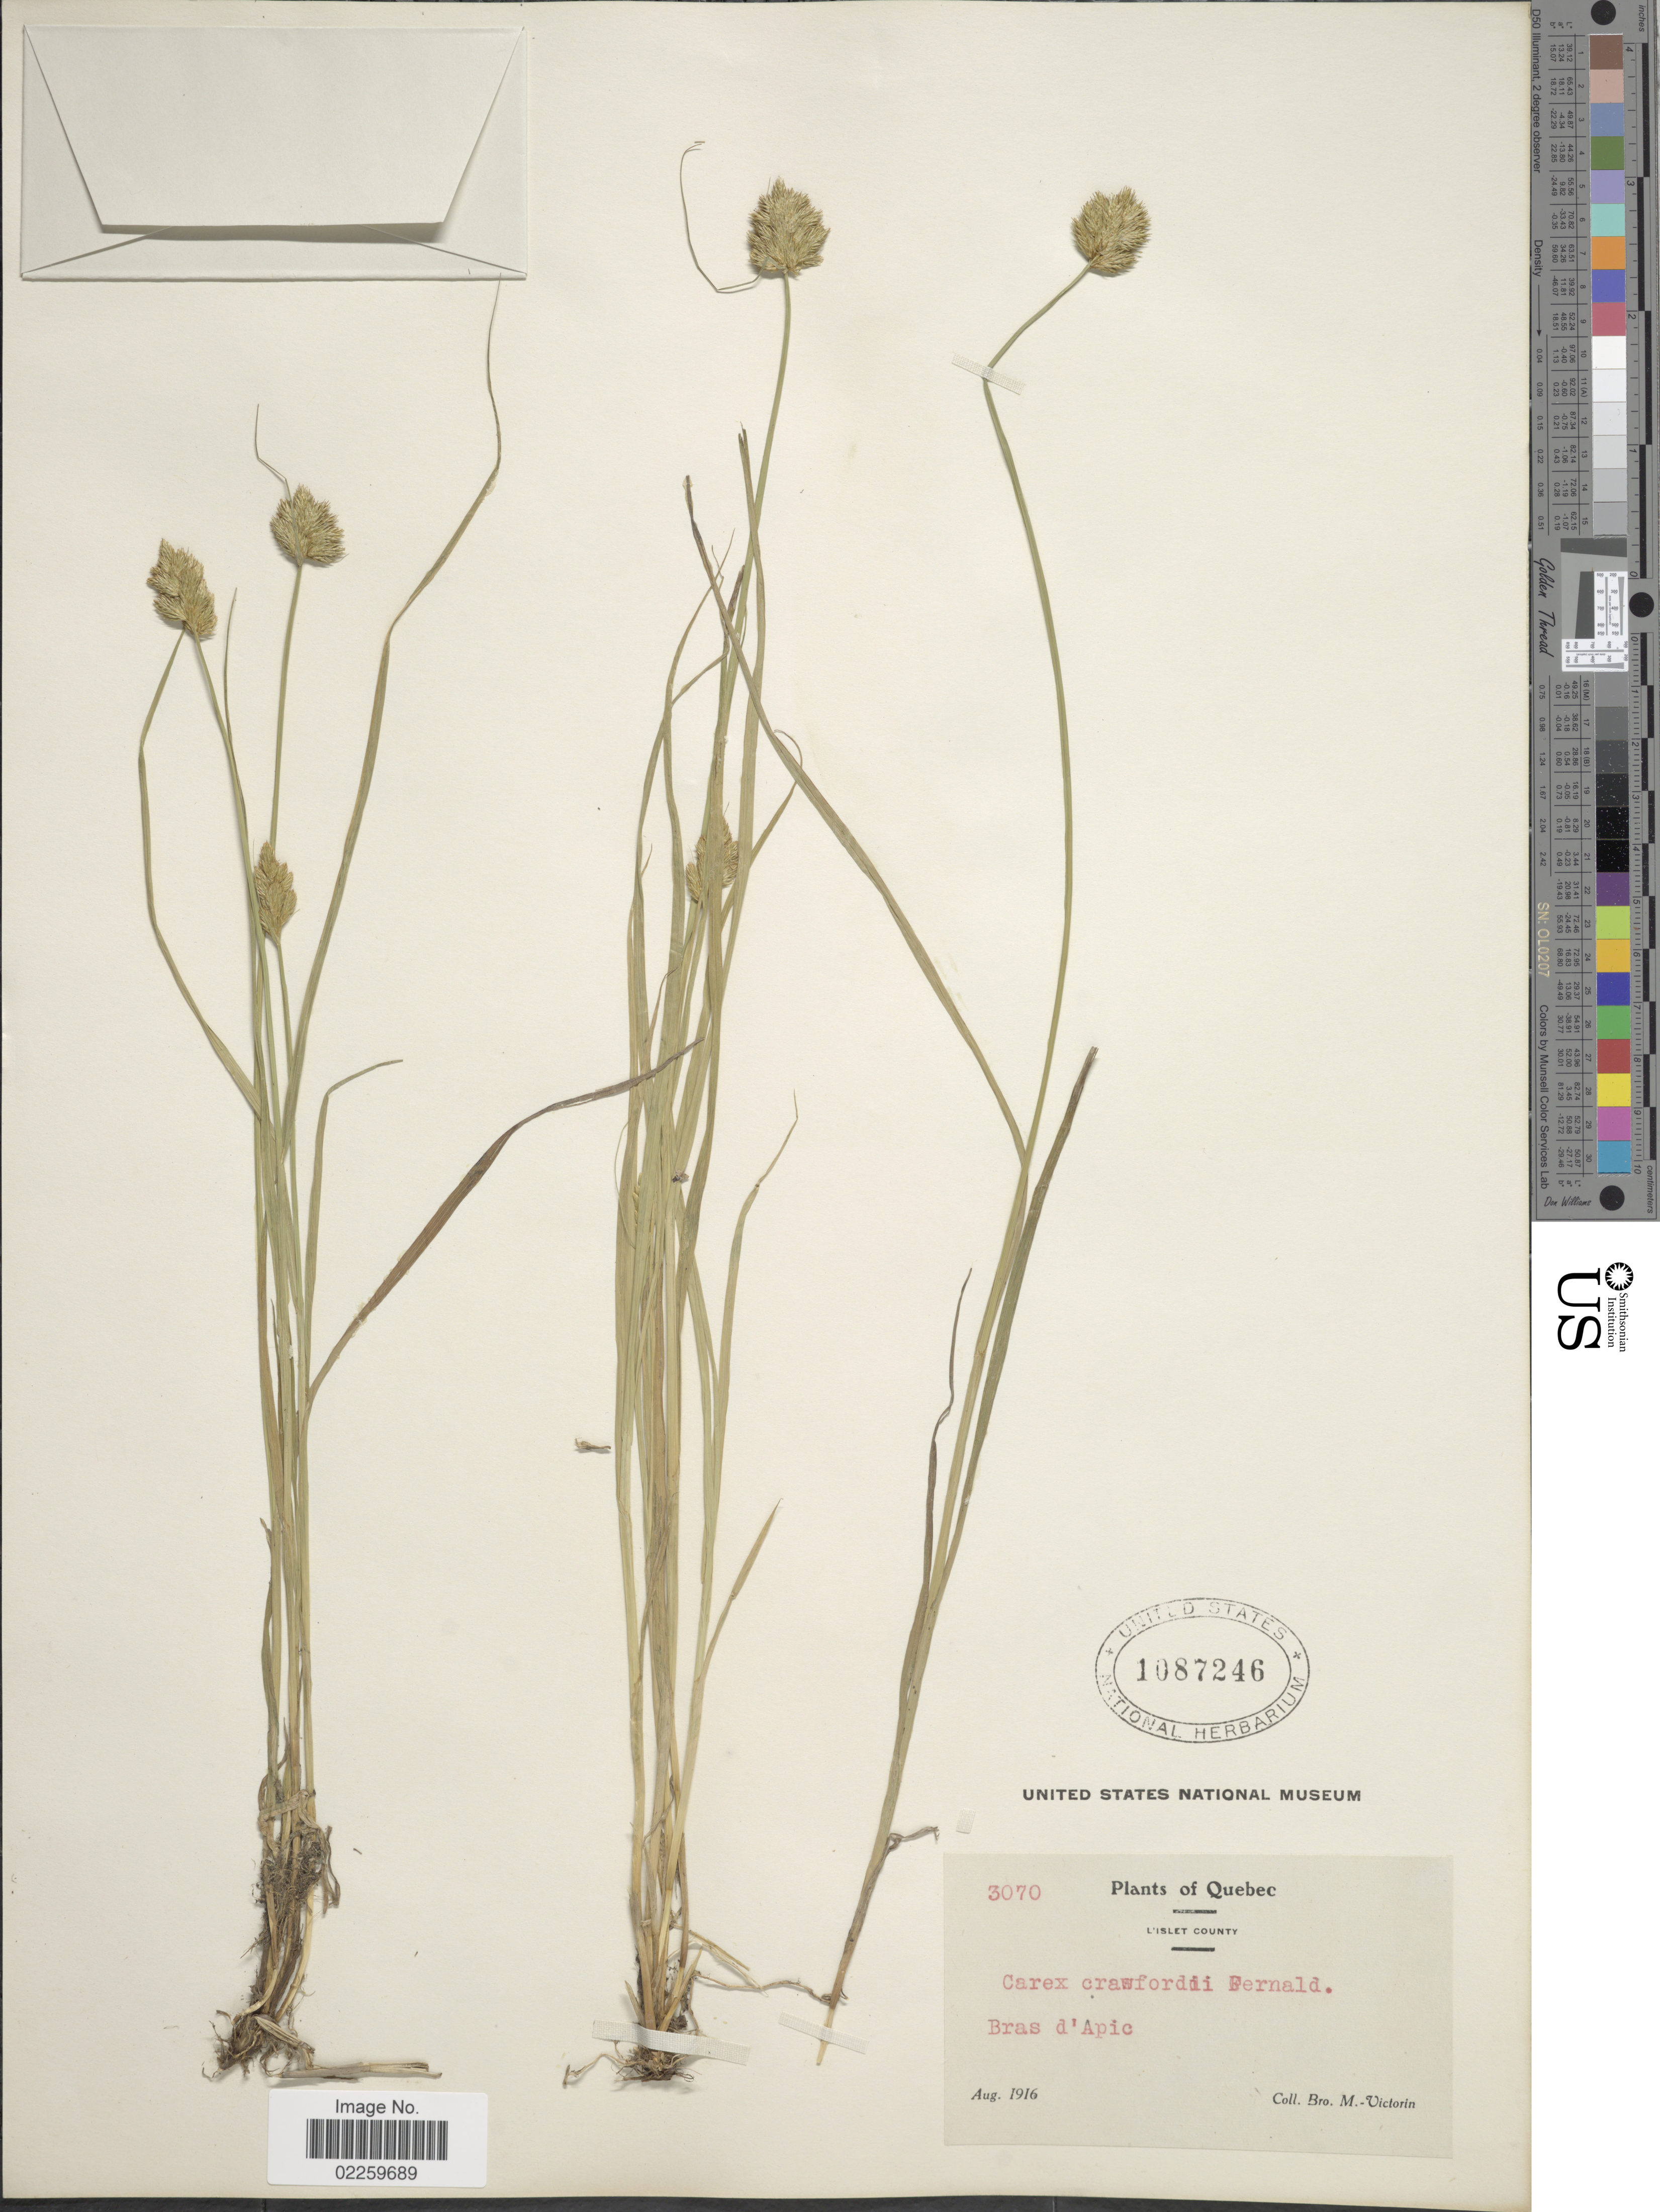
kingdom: Plantae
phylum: Tracheophyta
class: Liliopsida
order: Poales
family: Cyperaceae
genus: Carex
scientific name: Carex crawfordii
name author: Fernald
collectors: Fr. Marie-Victorin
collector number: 3070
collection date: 1916-08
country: Canada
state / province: Quebec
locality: L'Islet County, Bras d'Apic.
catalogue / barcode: US 1087246